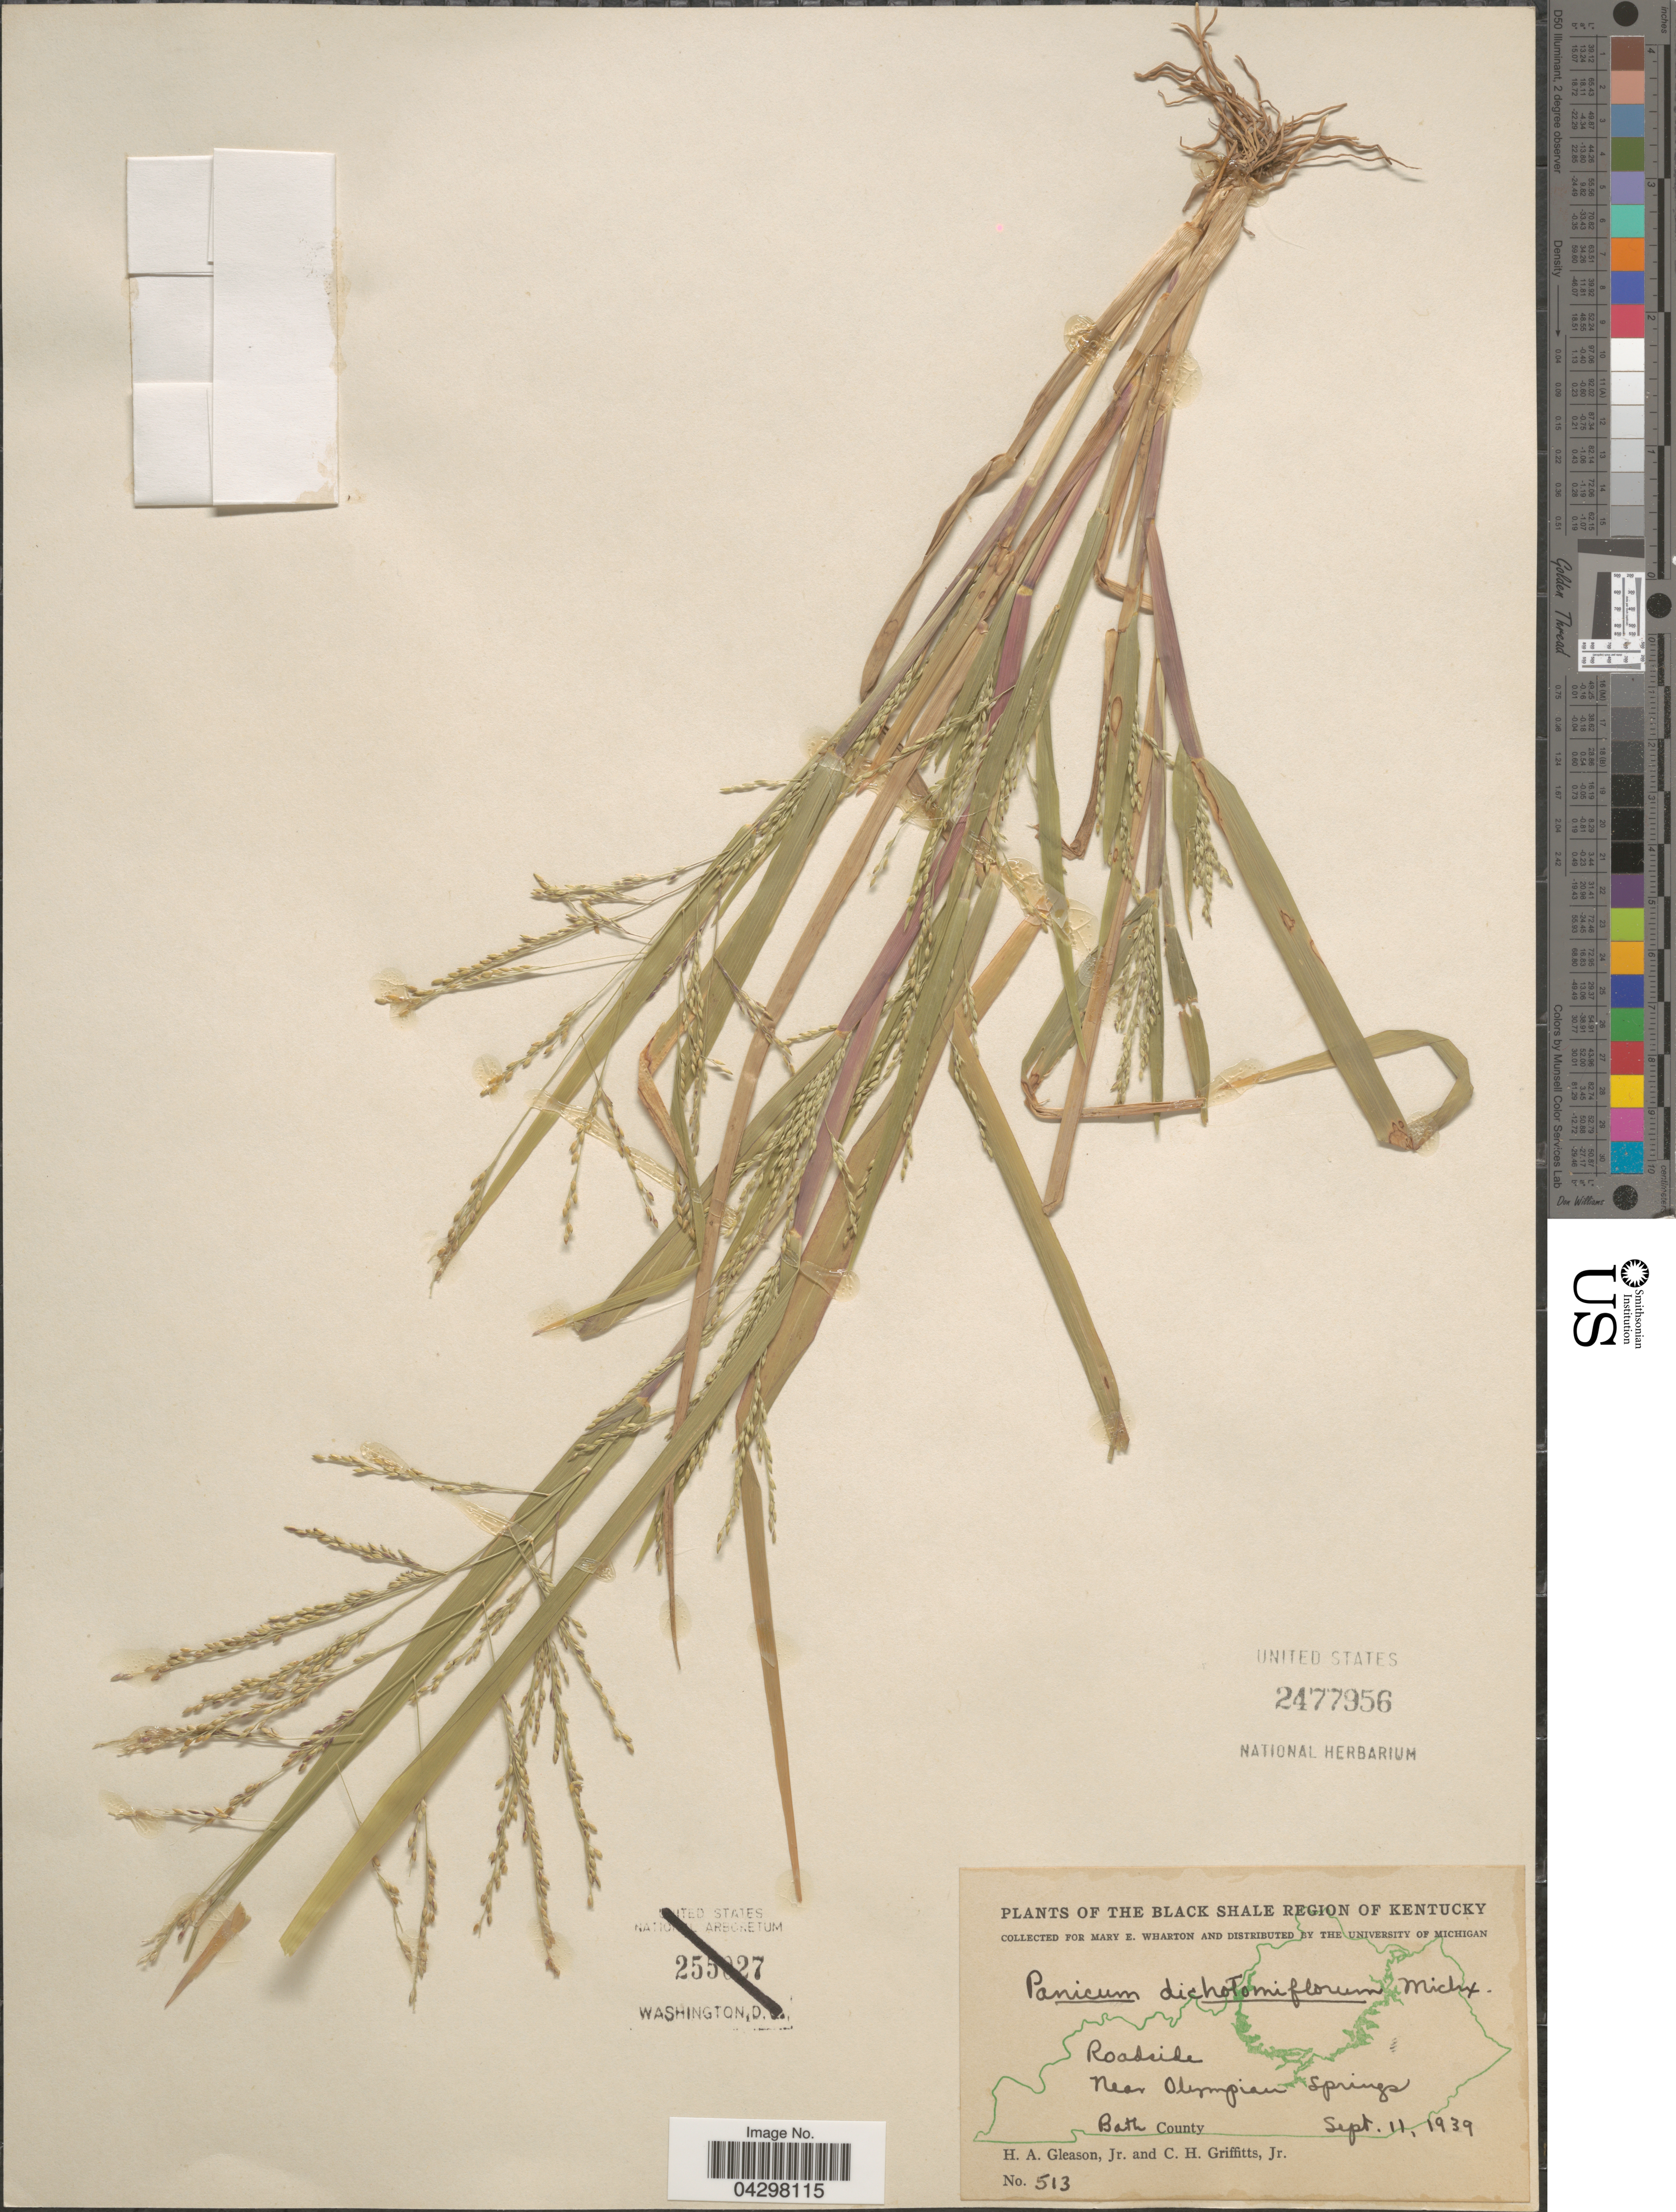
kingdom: Plantae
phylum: Tracheophyta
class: Liliopsida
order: Poales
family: Poaceae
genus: Panicum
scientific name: Panicum dichotomiflorum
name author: Michx.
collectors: H. A. Gleason & C. Griffitts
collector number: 513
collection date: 1939-09-11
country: United States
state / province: Kentucky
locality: The Black Shale Region of Kentucky. Roadside. Near Olympian Springs. Bath County.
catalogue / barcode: US 2477956